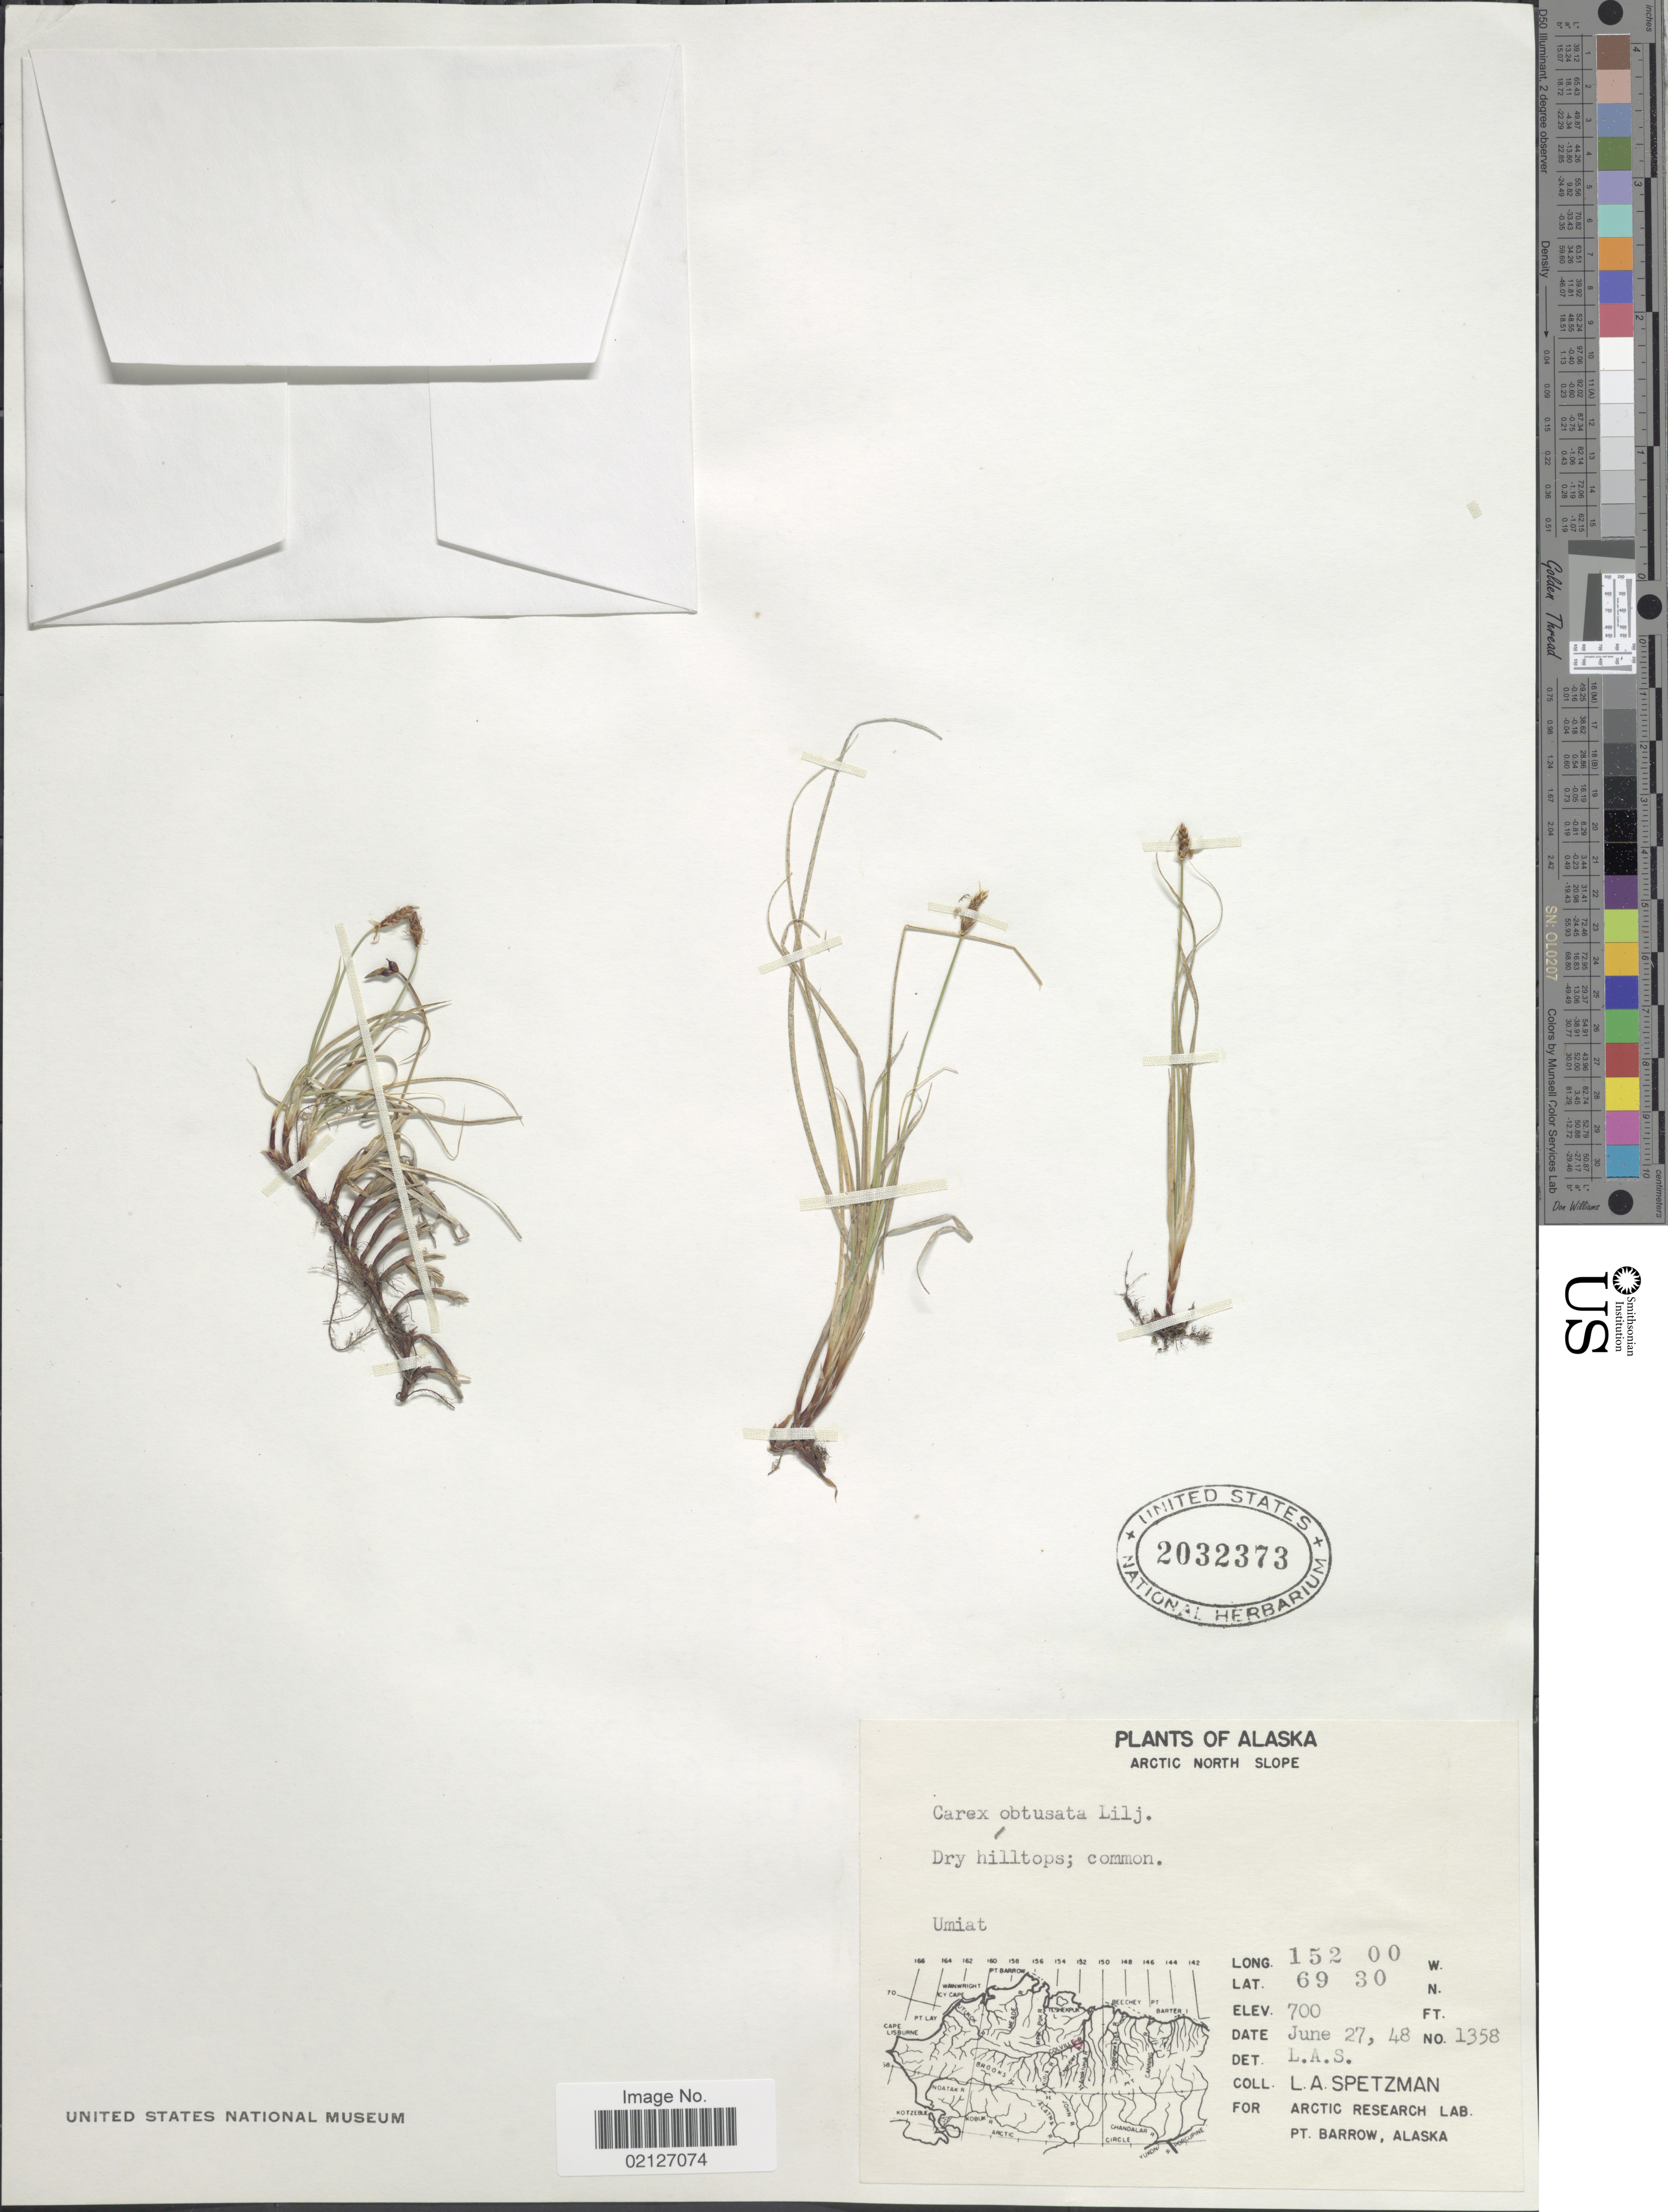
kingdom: Plantae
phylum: Tracheophyta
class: Liliopsida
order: Poales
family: Cyperaceae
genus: Carex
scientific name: Carex obtusata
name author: Lilj.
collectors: L. Spetzman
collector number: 1358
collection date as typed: Transcribed d/m/y: 27/6/48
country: United States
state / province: Alaska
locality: Arctic North Slope, dry hilltops, Umiat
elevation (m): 213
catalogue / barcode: US 2032373